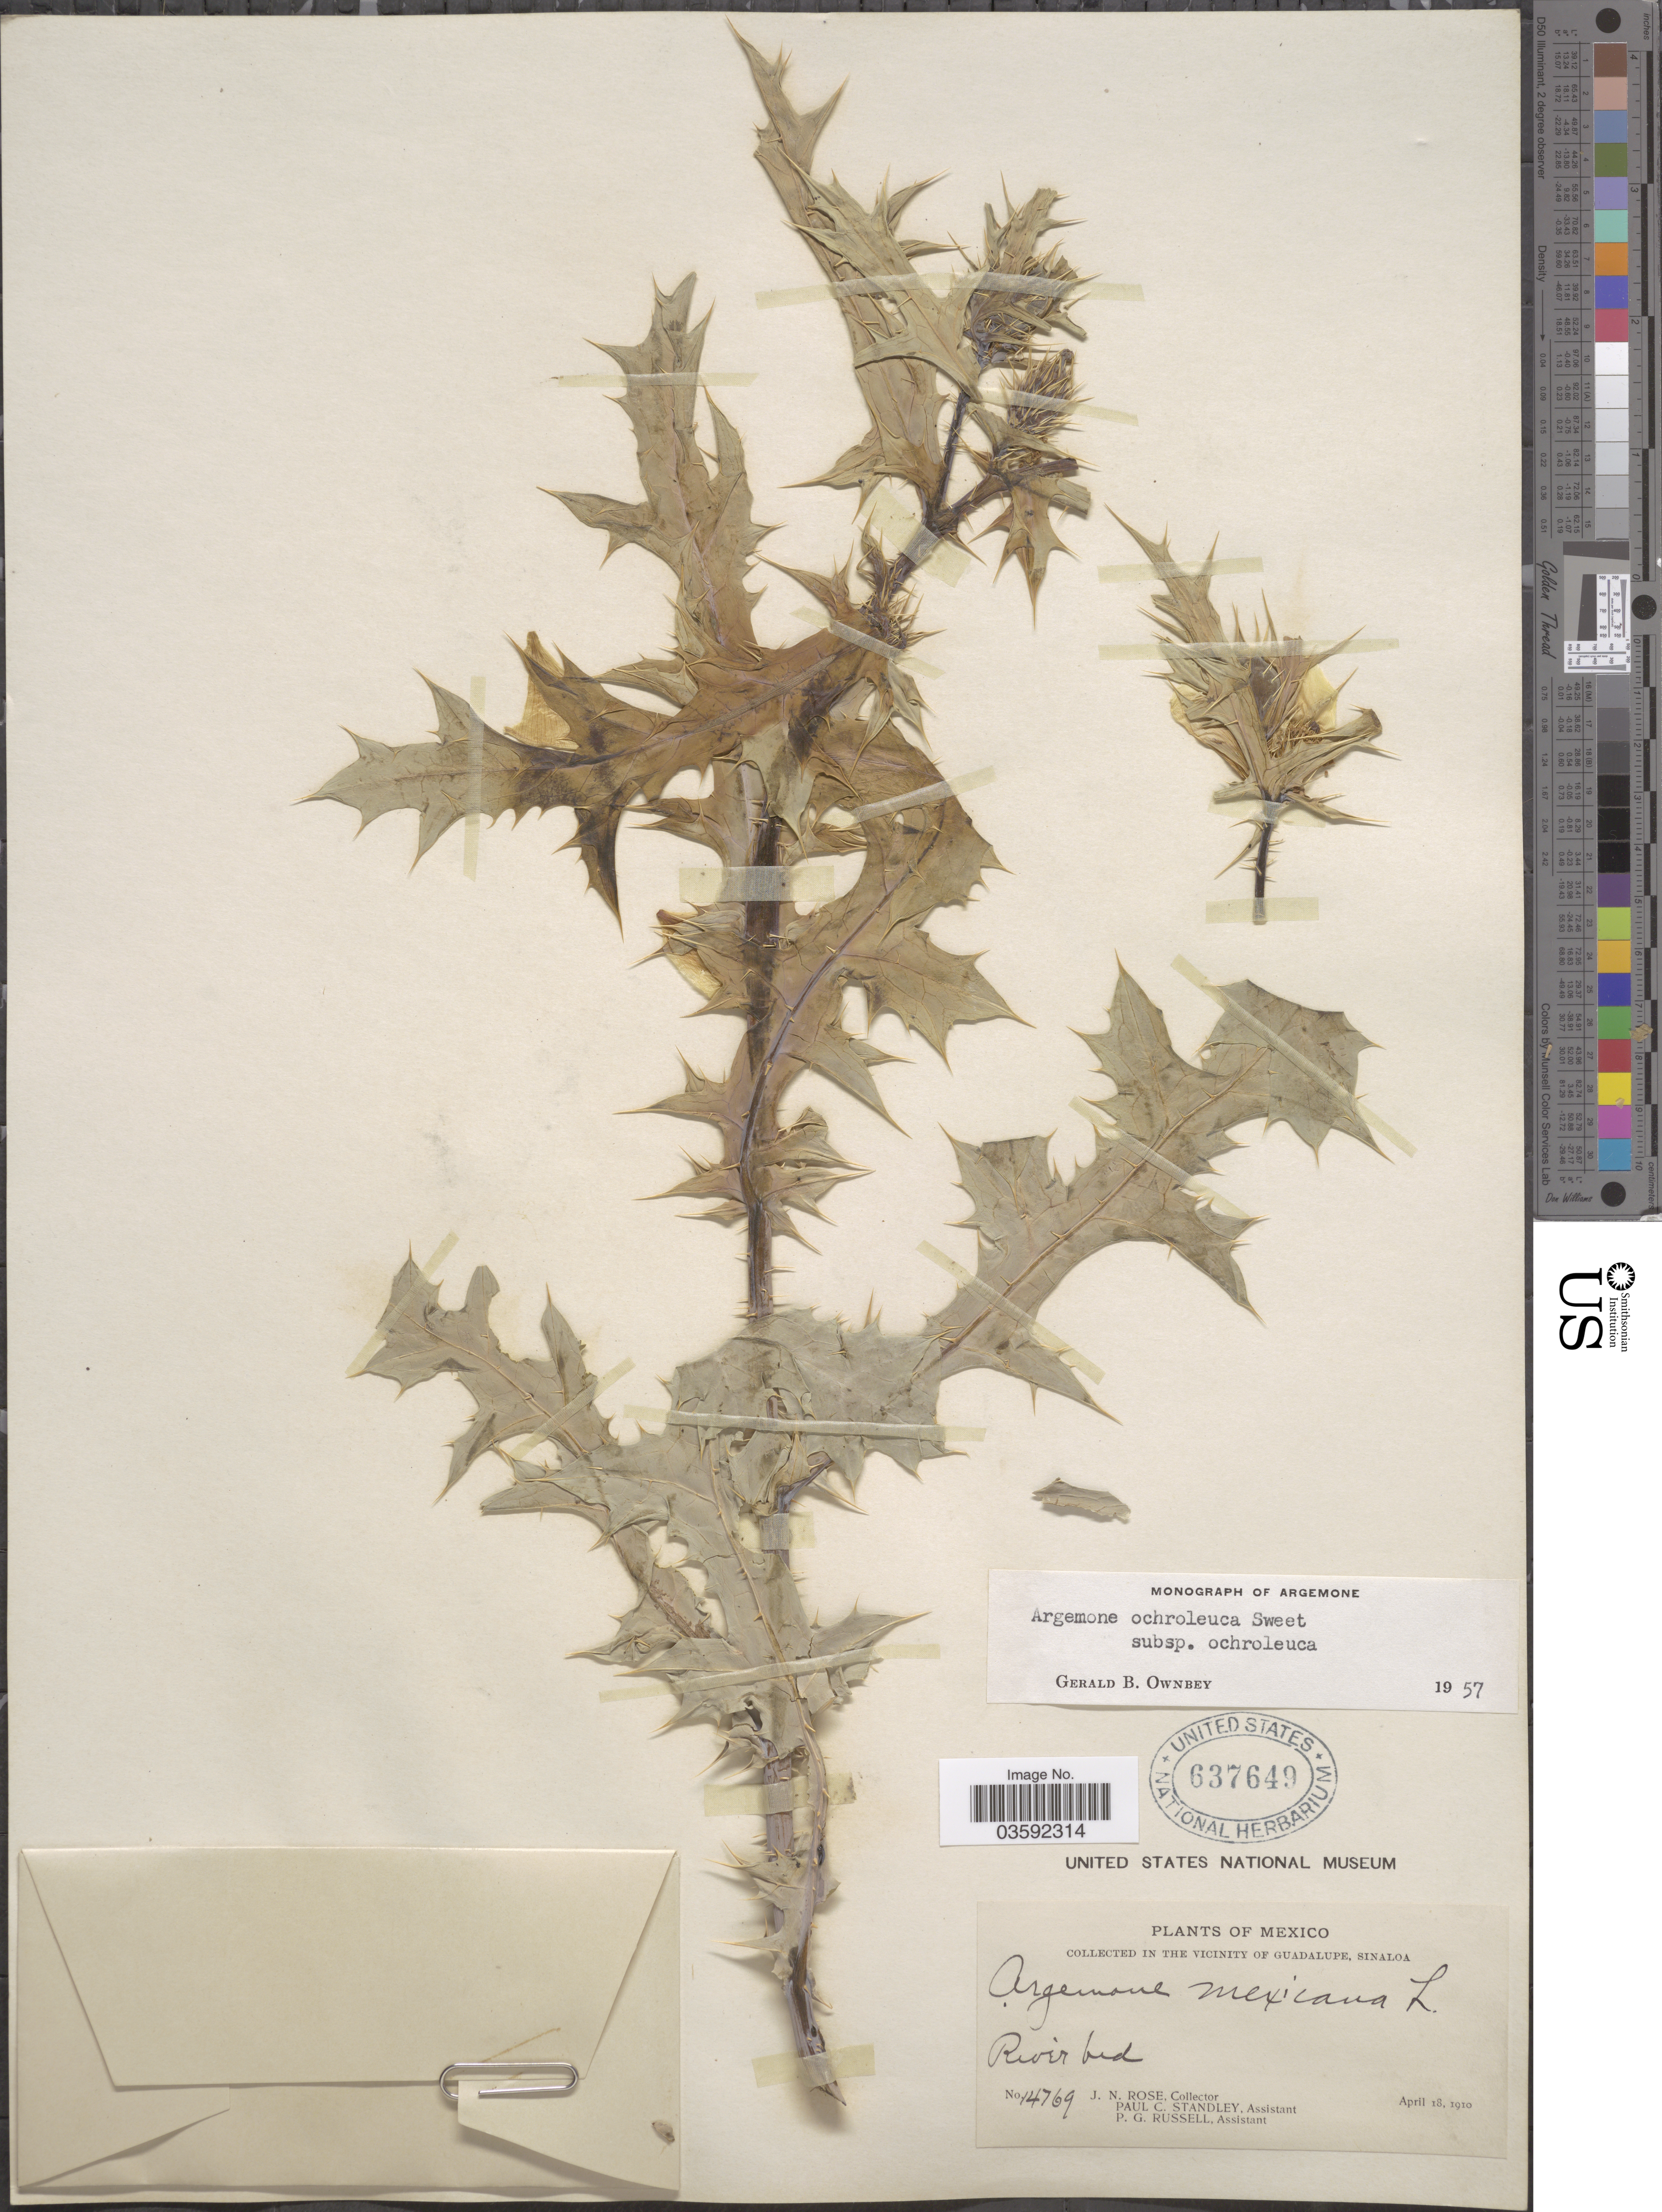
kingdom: Plantae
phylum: Tracheophyta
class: Magnoliopsida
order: Ranunculales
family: Papaveraceae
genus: Argemone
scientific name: Argemone ochroleuca subsp. ochroleuca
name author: Sweet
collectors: J. N. Rose, P. C. Standley & P. G. Russell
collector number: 14769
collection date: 1910-04-18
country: Mexico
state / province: Sinaloa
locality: In The Vicinity of Guadalupe. Riverbed.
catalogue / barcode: US 637649